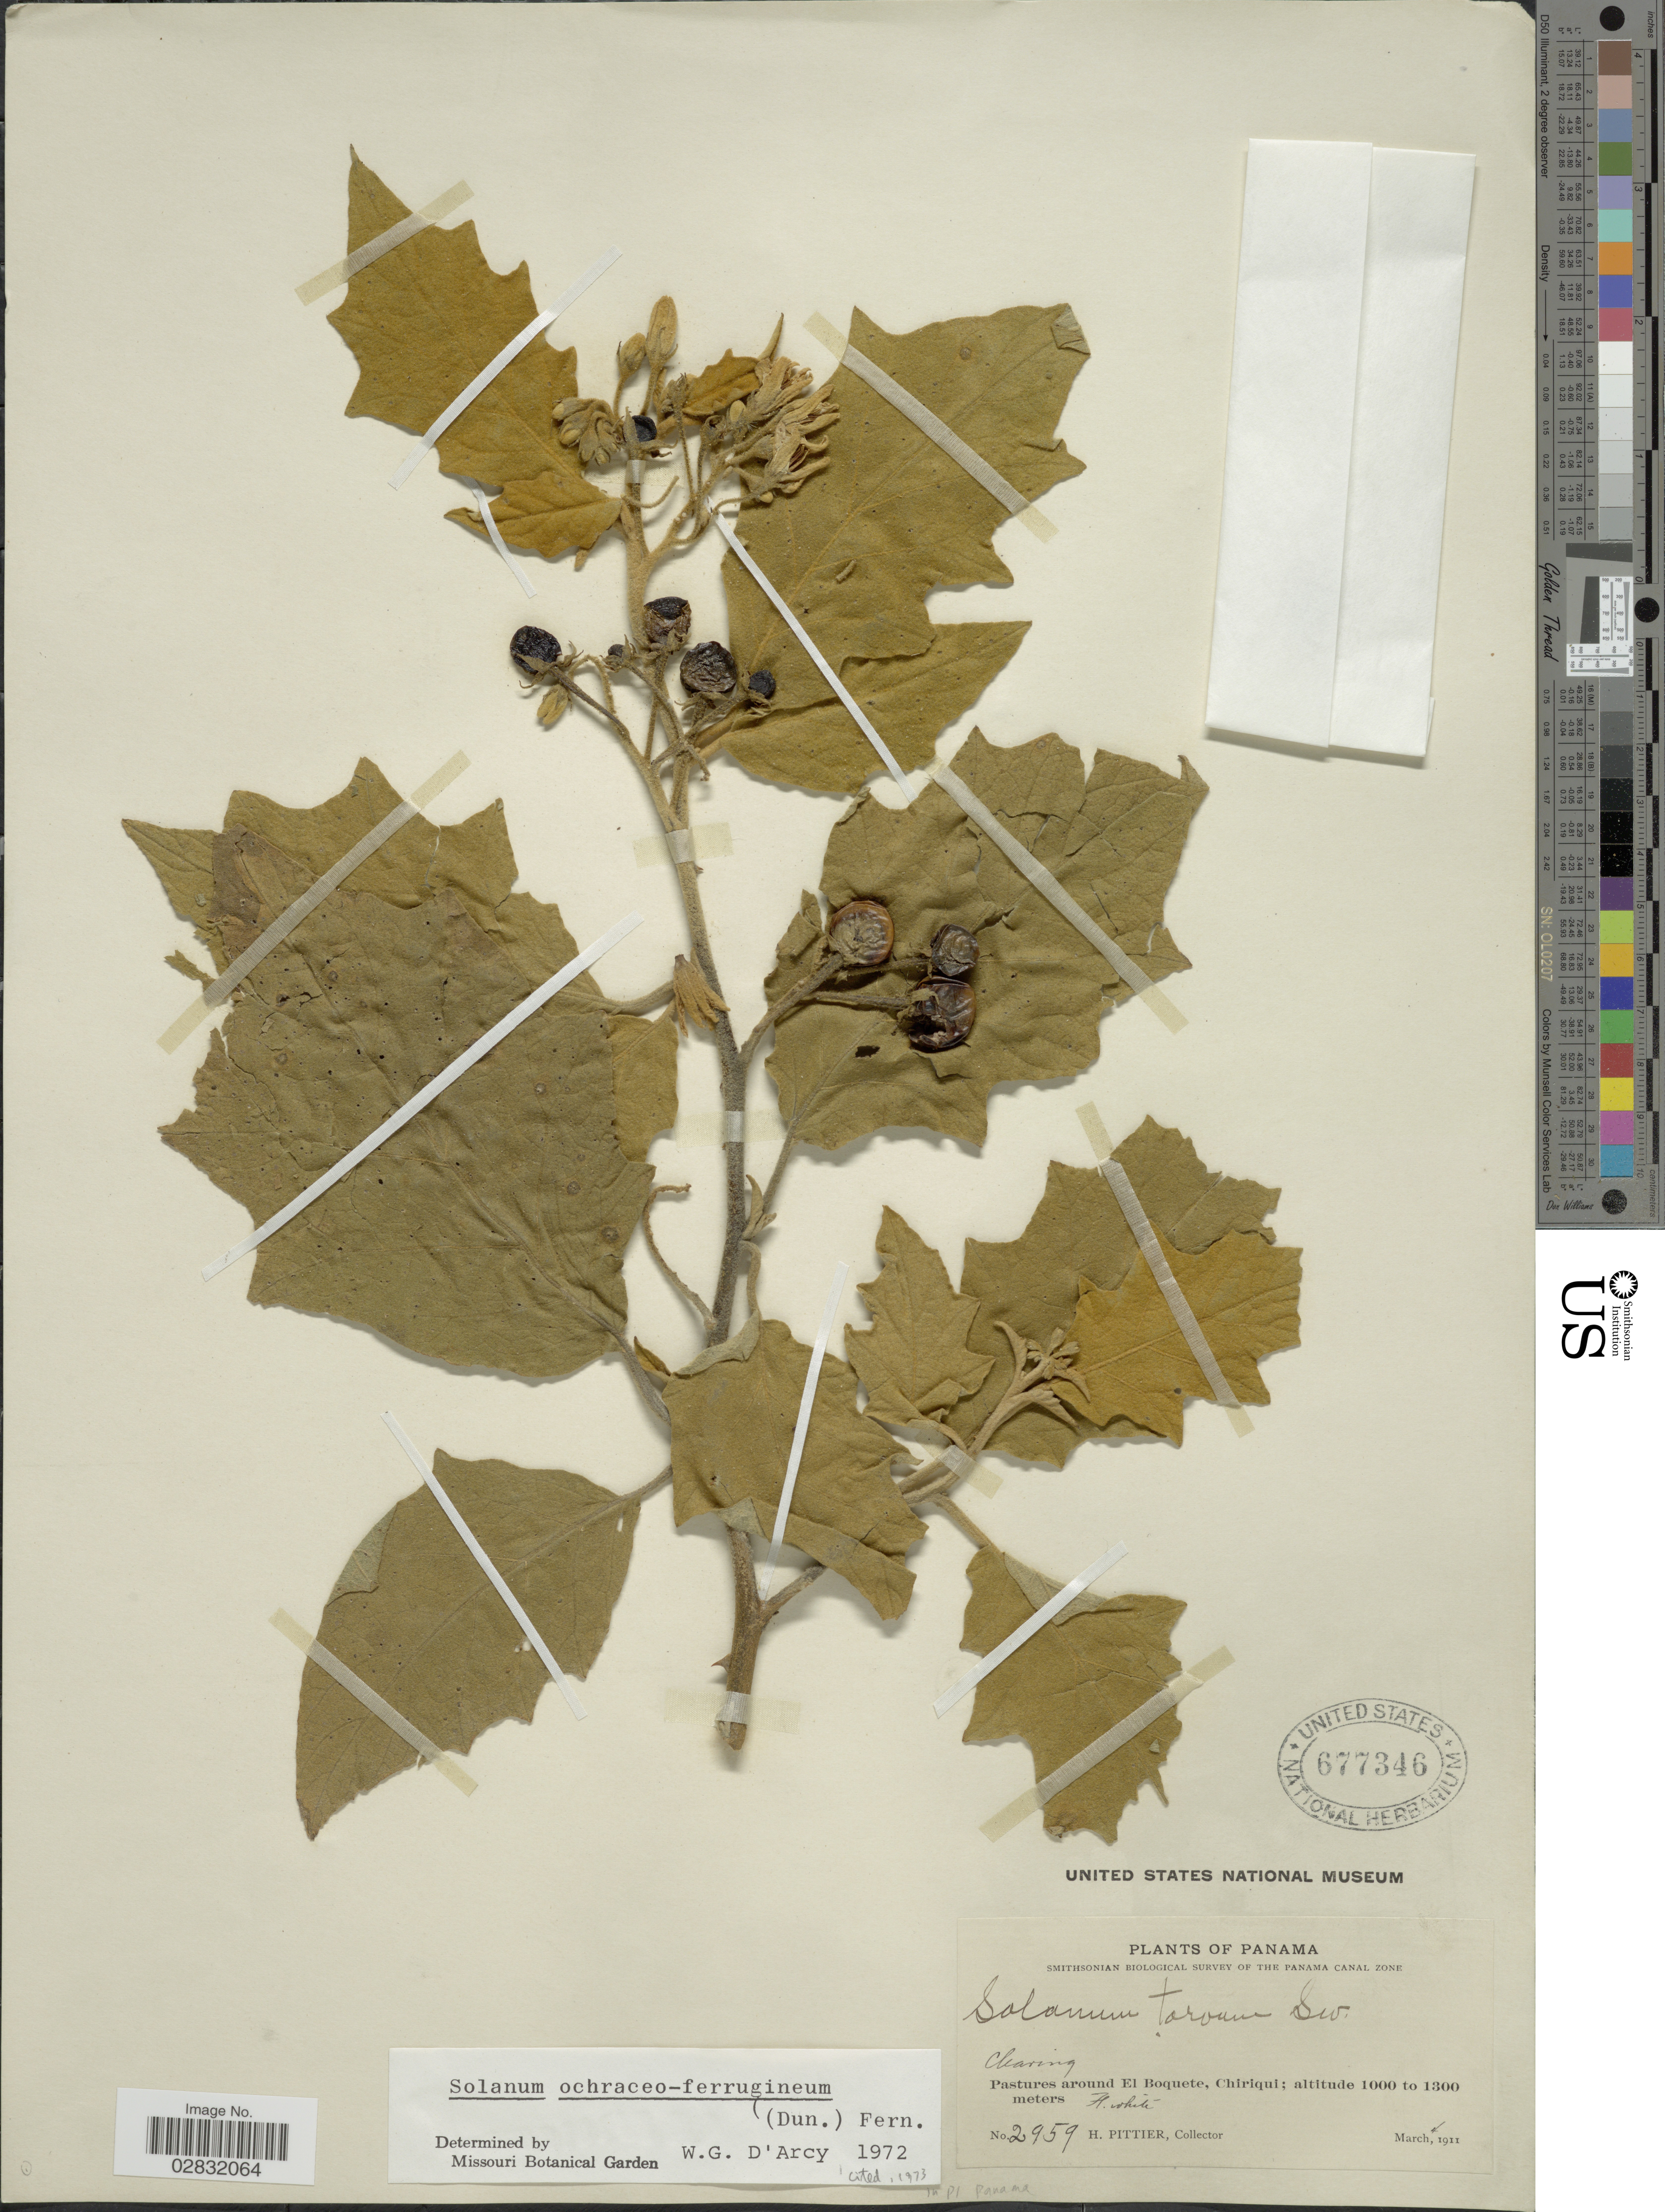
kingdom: Plantae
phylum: Tracheophyta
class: Magnoliopsida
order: Solanales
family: Solanaceae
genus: Solanum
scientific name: Solanum ochraceo-ferrugineum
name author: (Dunal) Fernald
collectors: H. F. Pittier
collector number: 2959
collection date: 1911-03-04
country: Panama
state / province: Chiriqui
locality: Pastures around El Boquete.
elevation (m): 1000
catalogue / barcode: US 677346